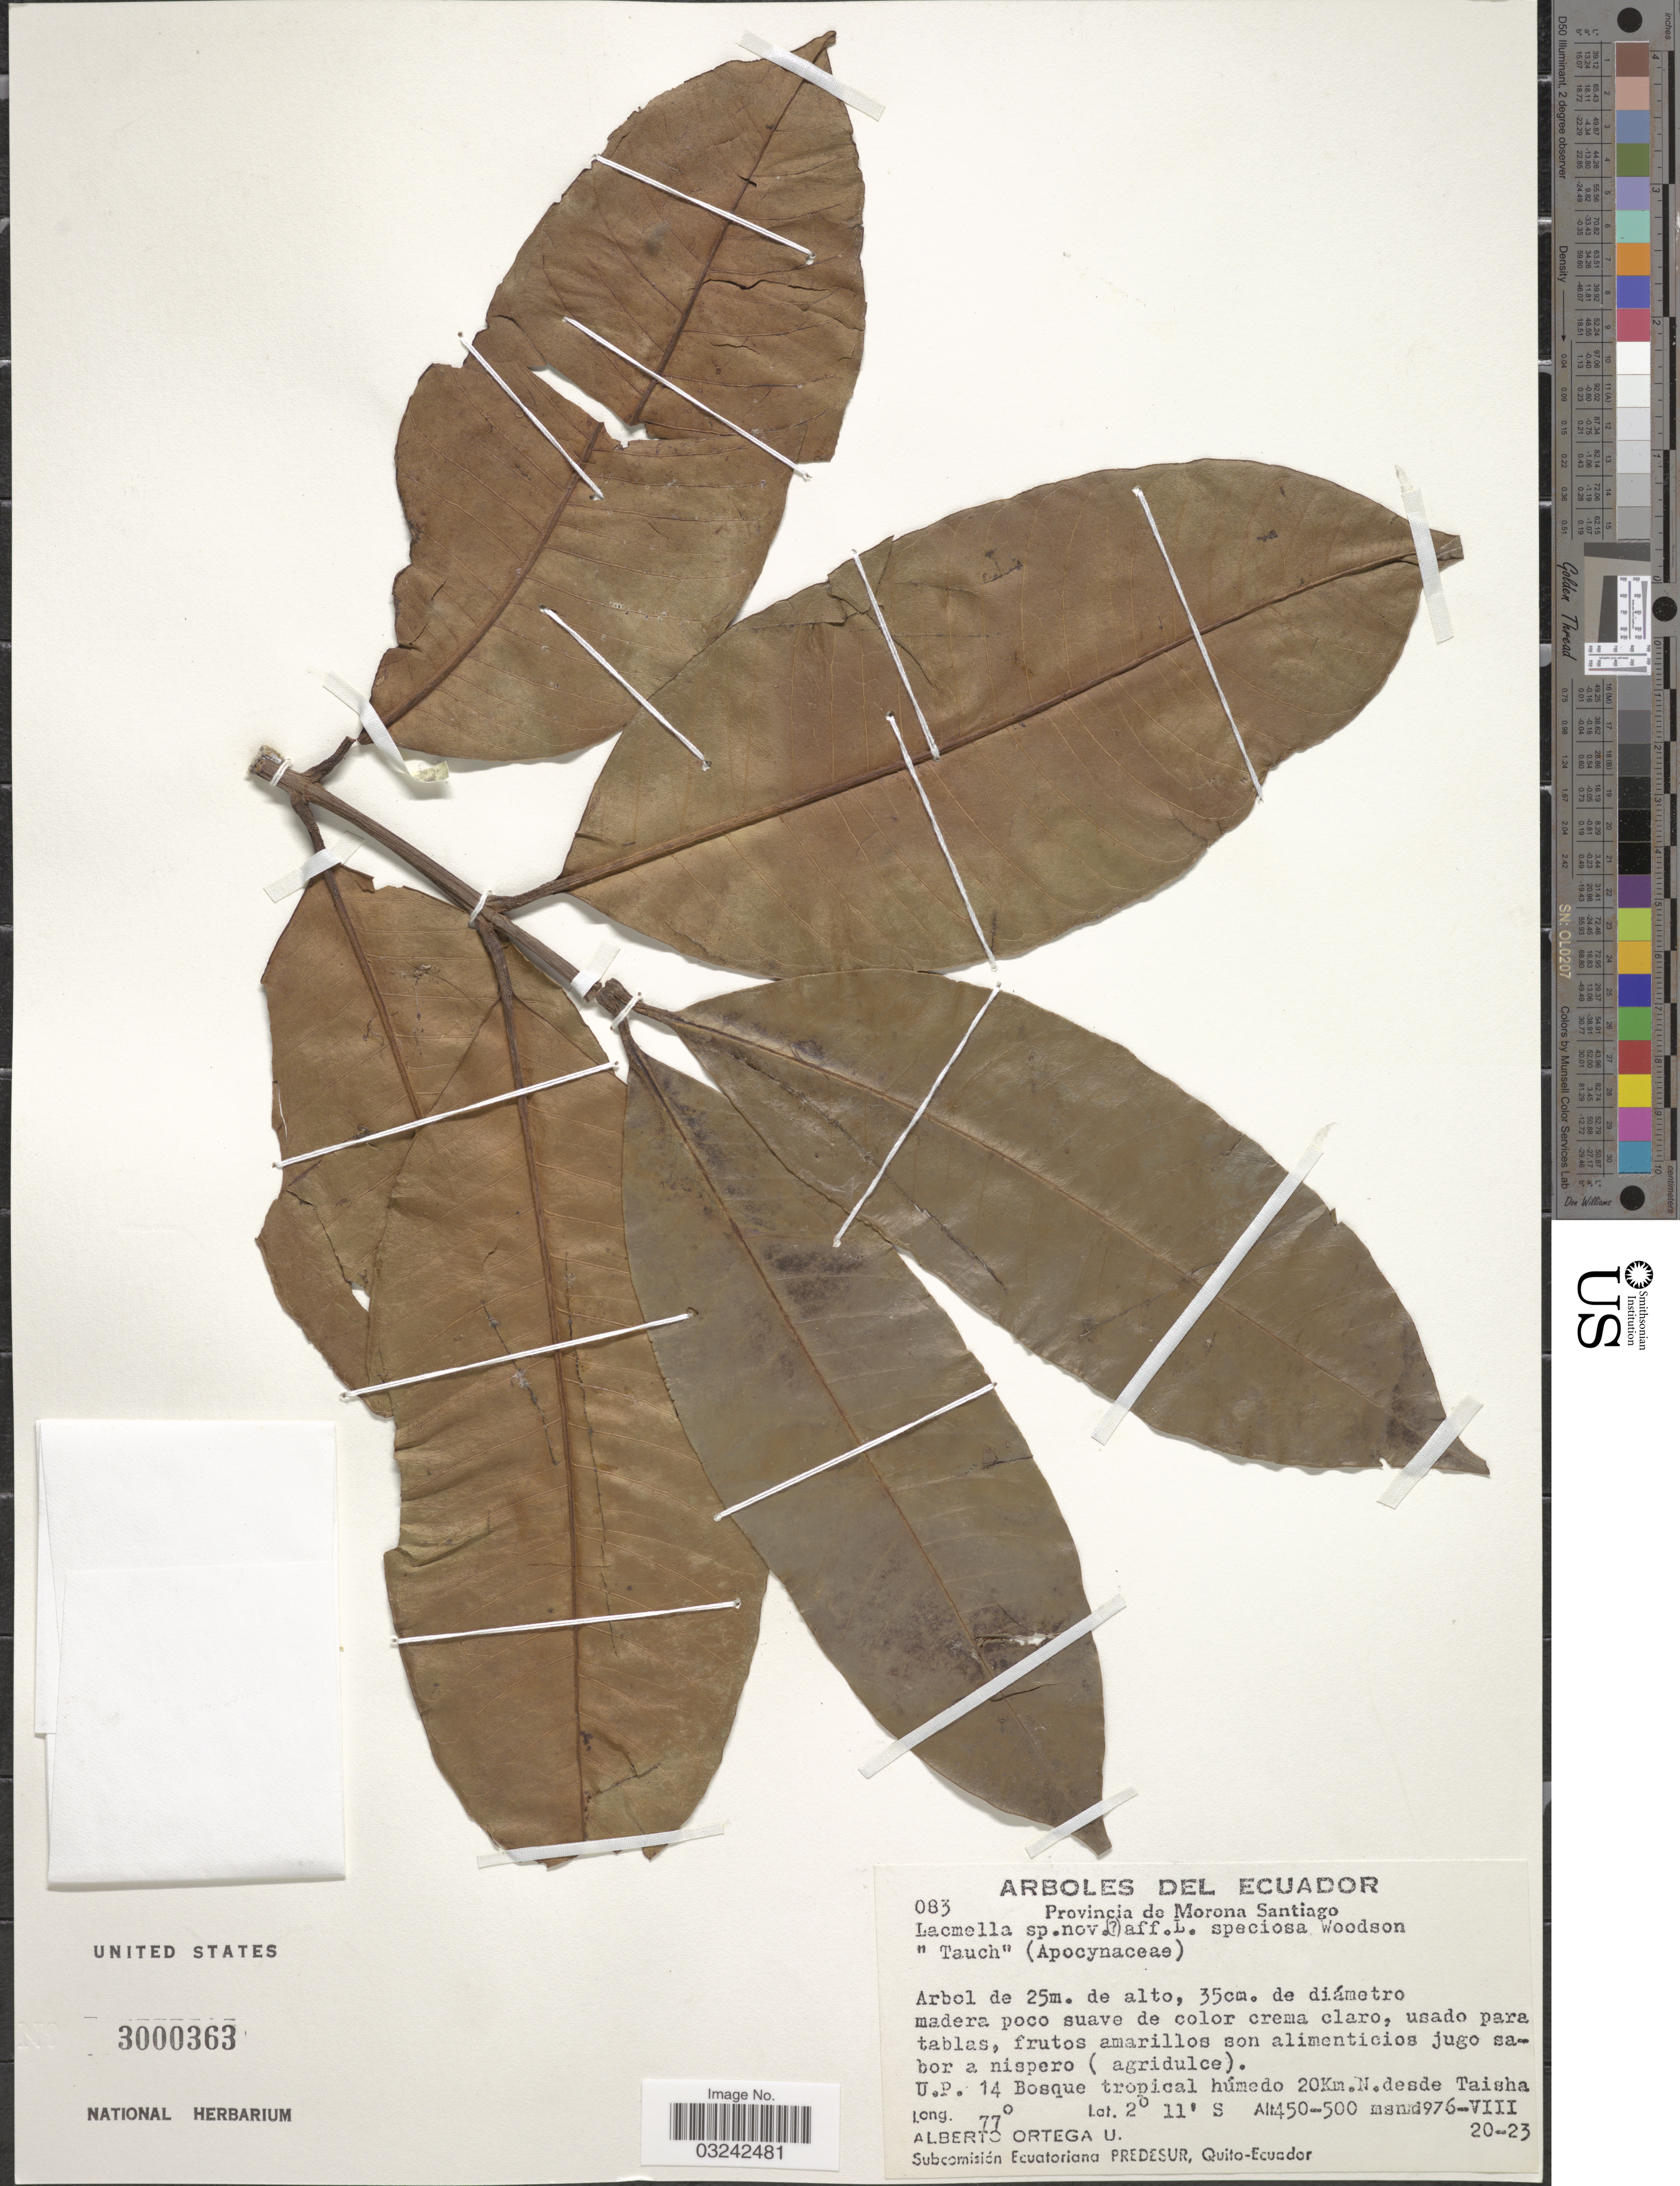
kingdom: Plantae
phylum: Tracheophyta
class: Magnoliopsida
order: Gentianales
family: Apocynaceae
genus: Lacmellea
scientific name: Lacmellea sp.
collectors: A. T. Ortega U.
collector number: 083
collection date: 1976-08-20/1976-08-23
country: Ecuador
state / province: Morona-Santiago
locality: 20Km. N. desde Taisha.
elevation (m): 450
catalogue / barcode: US 3000363